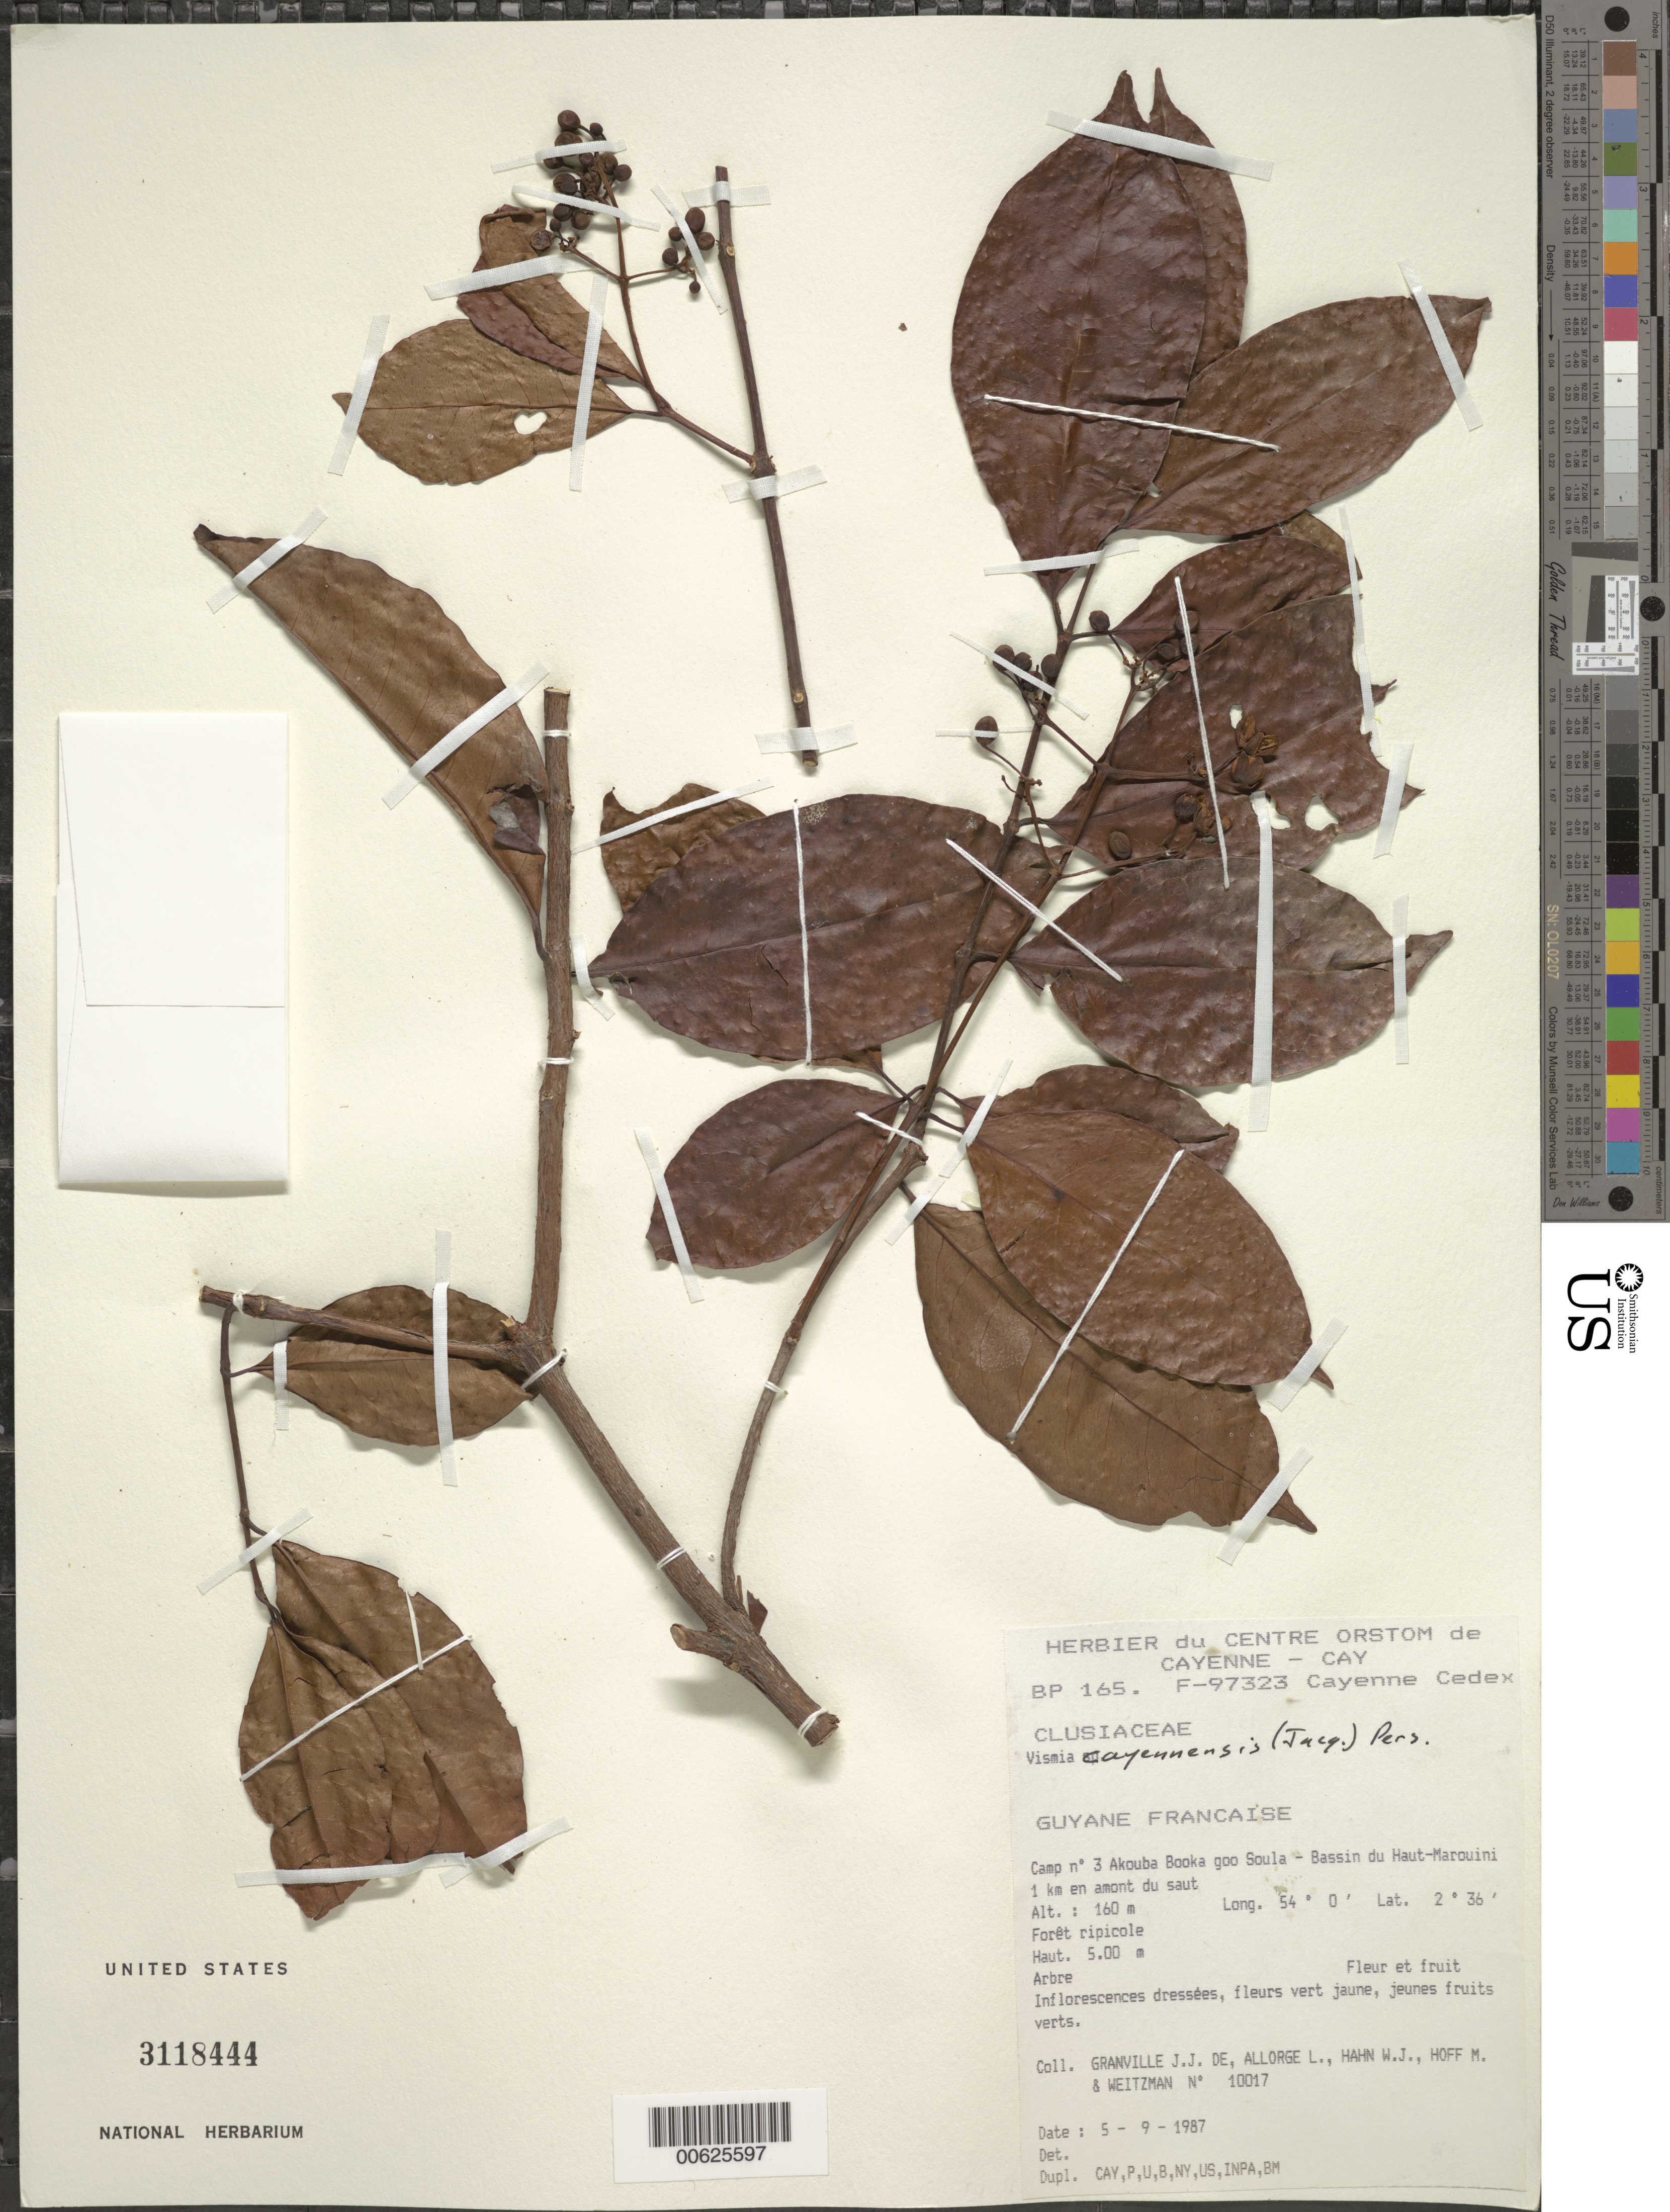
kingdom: Plantae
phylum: Tracheophyta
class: Magnoliopsida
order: Malpighiales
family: Hypericaceae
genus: Vismia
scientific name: Vismia cayennensis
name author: (Jacq.) Pers.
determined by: Pipoly, J. J., III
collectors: J.-J. de Granville, L. Allorge, W. J. Hahn, M. Hoff & A. L. Weitzman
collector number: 10017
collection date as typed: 5-Sep-87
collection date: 1987-09-05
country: French Guiana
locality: Akouba Booka goo Soula, Camp #3, Bassin du Haut Marouini. 1 km en amont du saut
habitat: Riparian forest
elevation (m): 160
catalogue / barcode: US 3118444